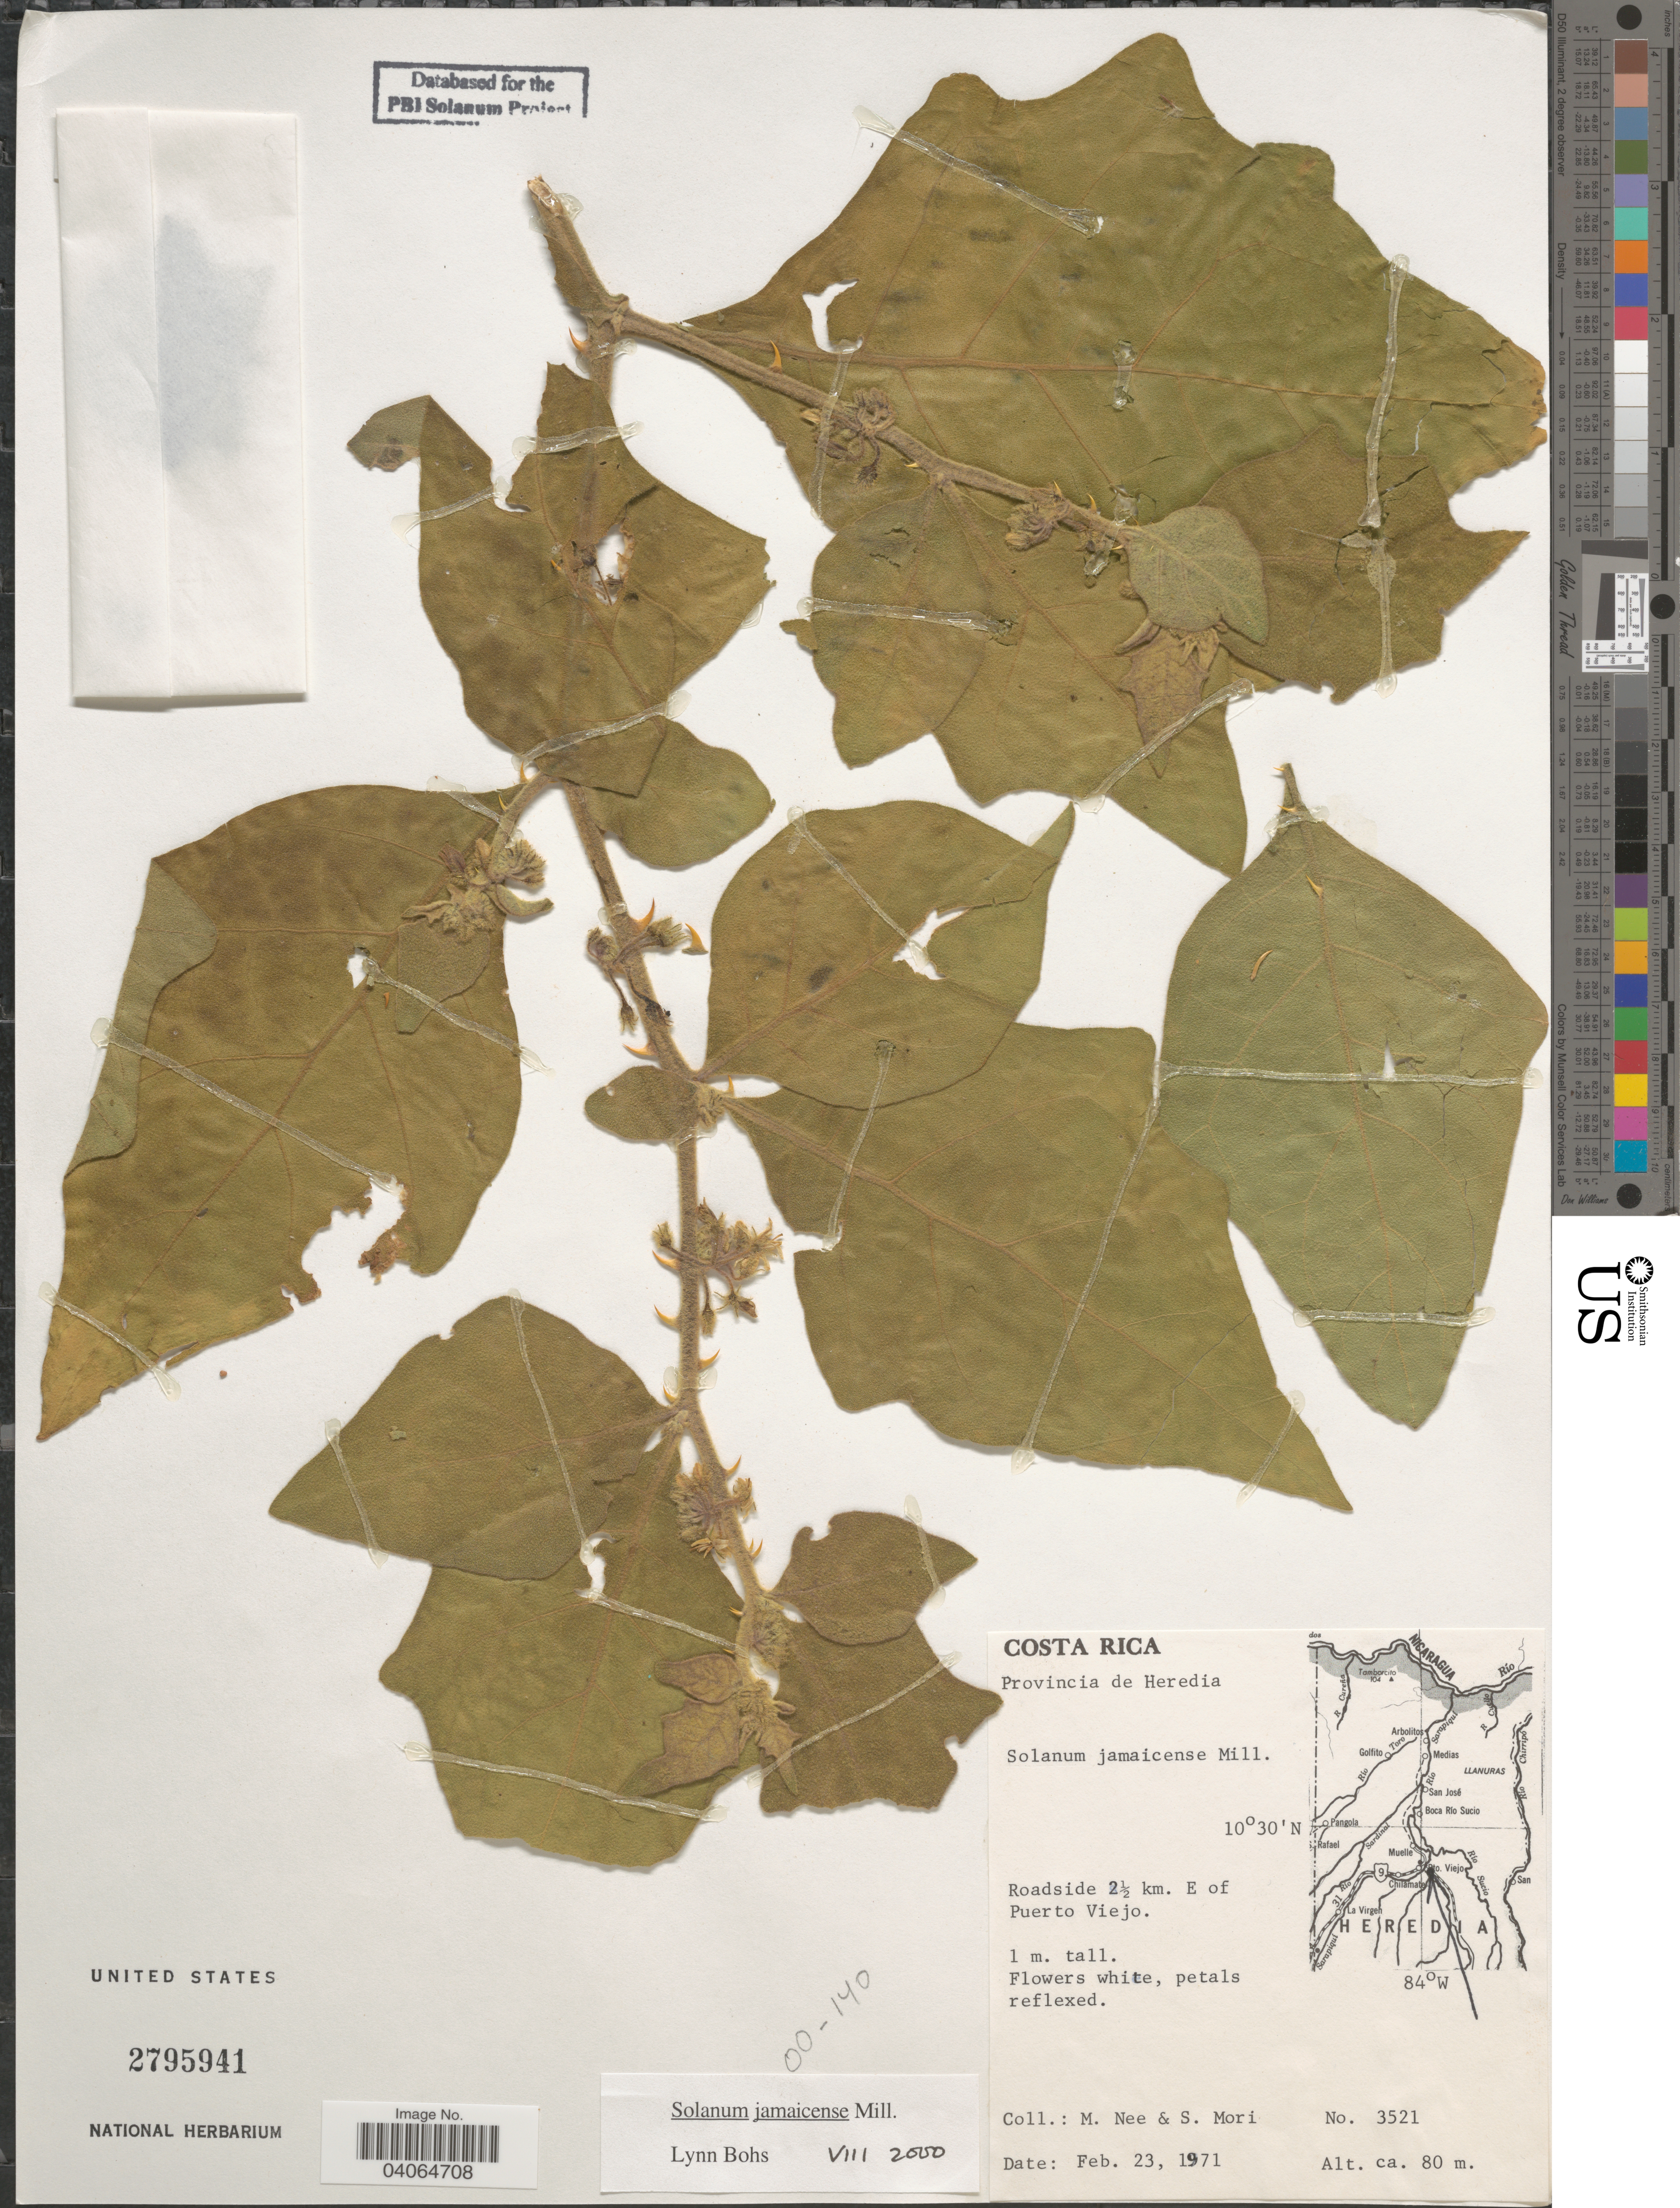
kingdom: Plantae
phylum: Tracheophyta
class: Magnoliopsida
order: Solanales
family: Solanaceae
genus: Solanum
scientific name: Solanum jamaicense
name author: Mill.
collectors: M. Nee & S. Mori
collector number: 3521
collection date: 1971-02-23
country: Costa Rica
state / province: Heredia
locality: Roadside 2½ km. E of Puerto Viejo.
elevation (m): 80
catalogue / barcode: US 2795941